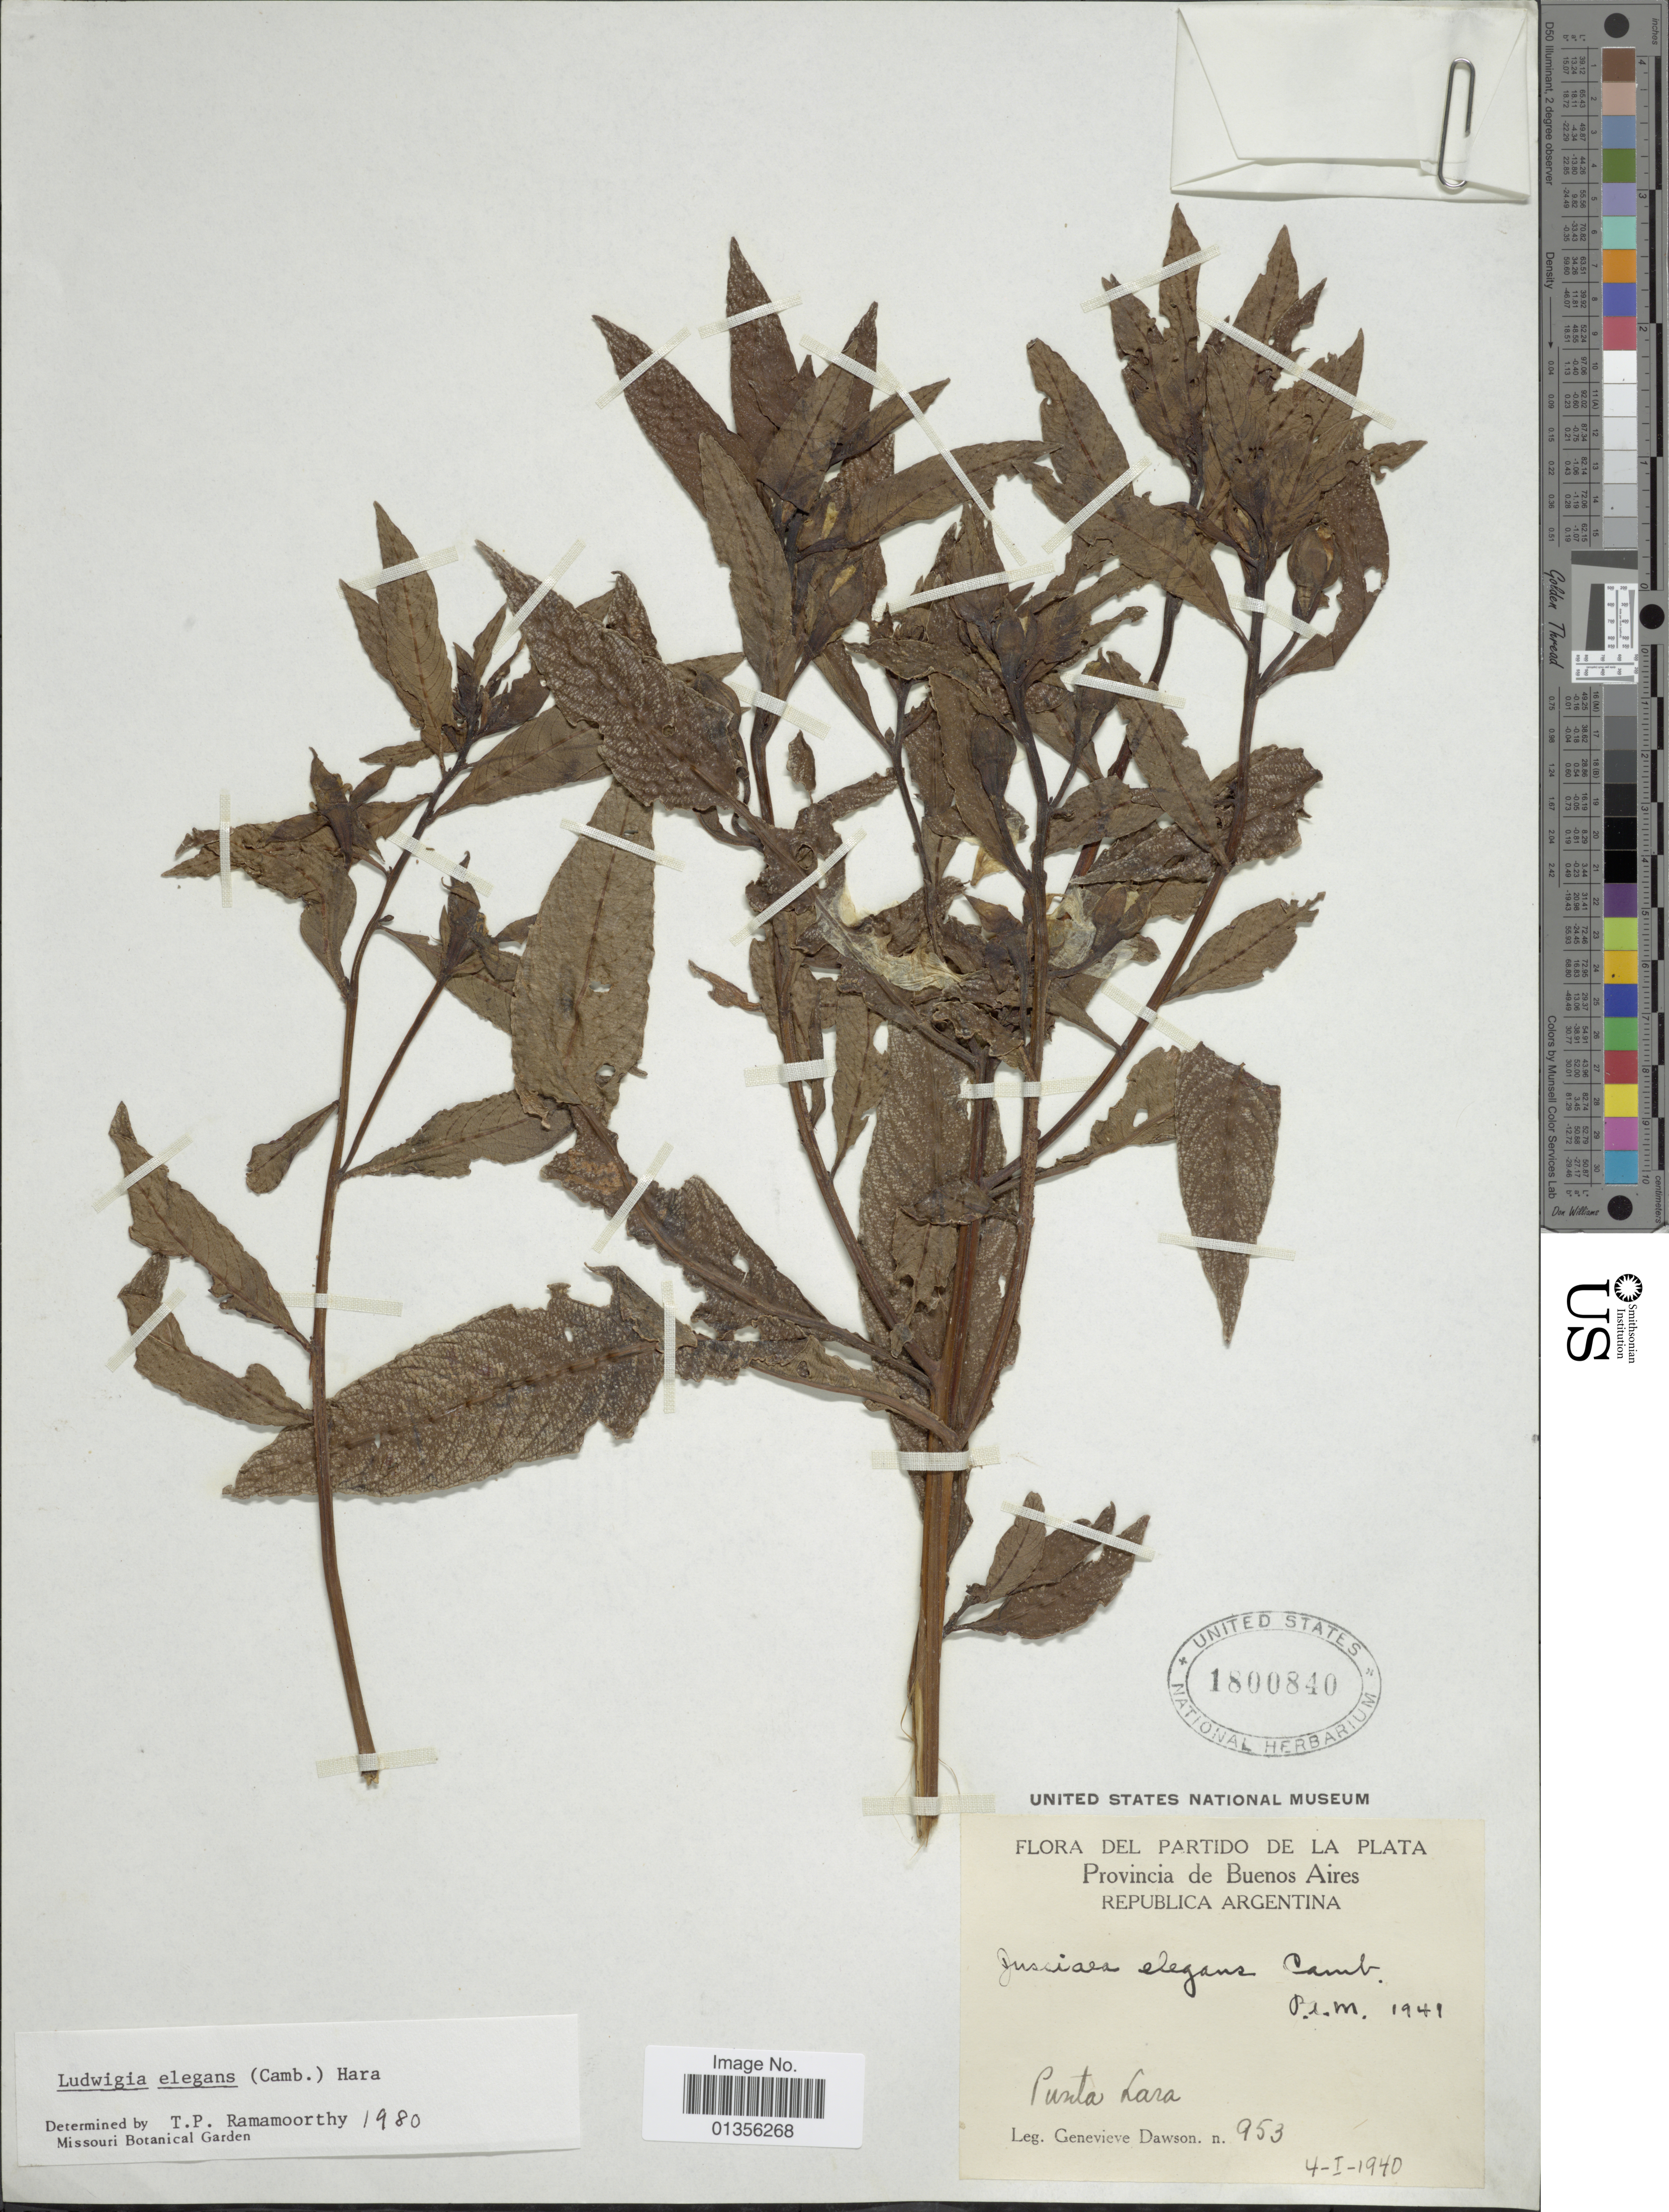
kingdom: Plantae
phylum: Tracheophyta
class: Magnoliopsida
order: Myrtales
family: Onagraceae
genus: Ludwigia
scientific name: Ludwigia elegans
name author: (Cambess.) H. Hara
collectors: G. Dawson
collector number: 953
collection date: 1940-01-04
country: Argentina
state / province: Buenos Aires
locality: Punta Lara.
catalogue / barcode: US 1800840